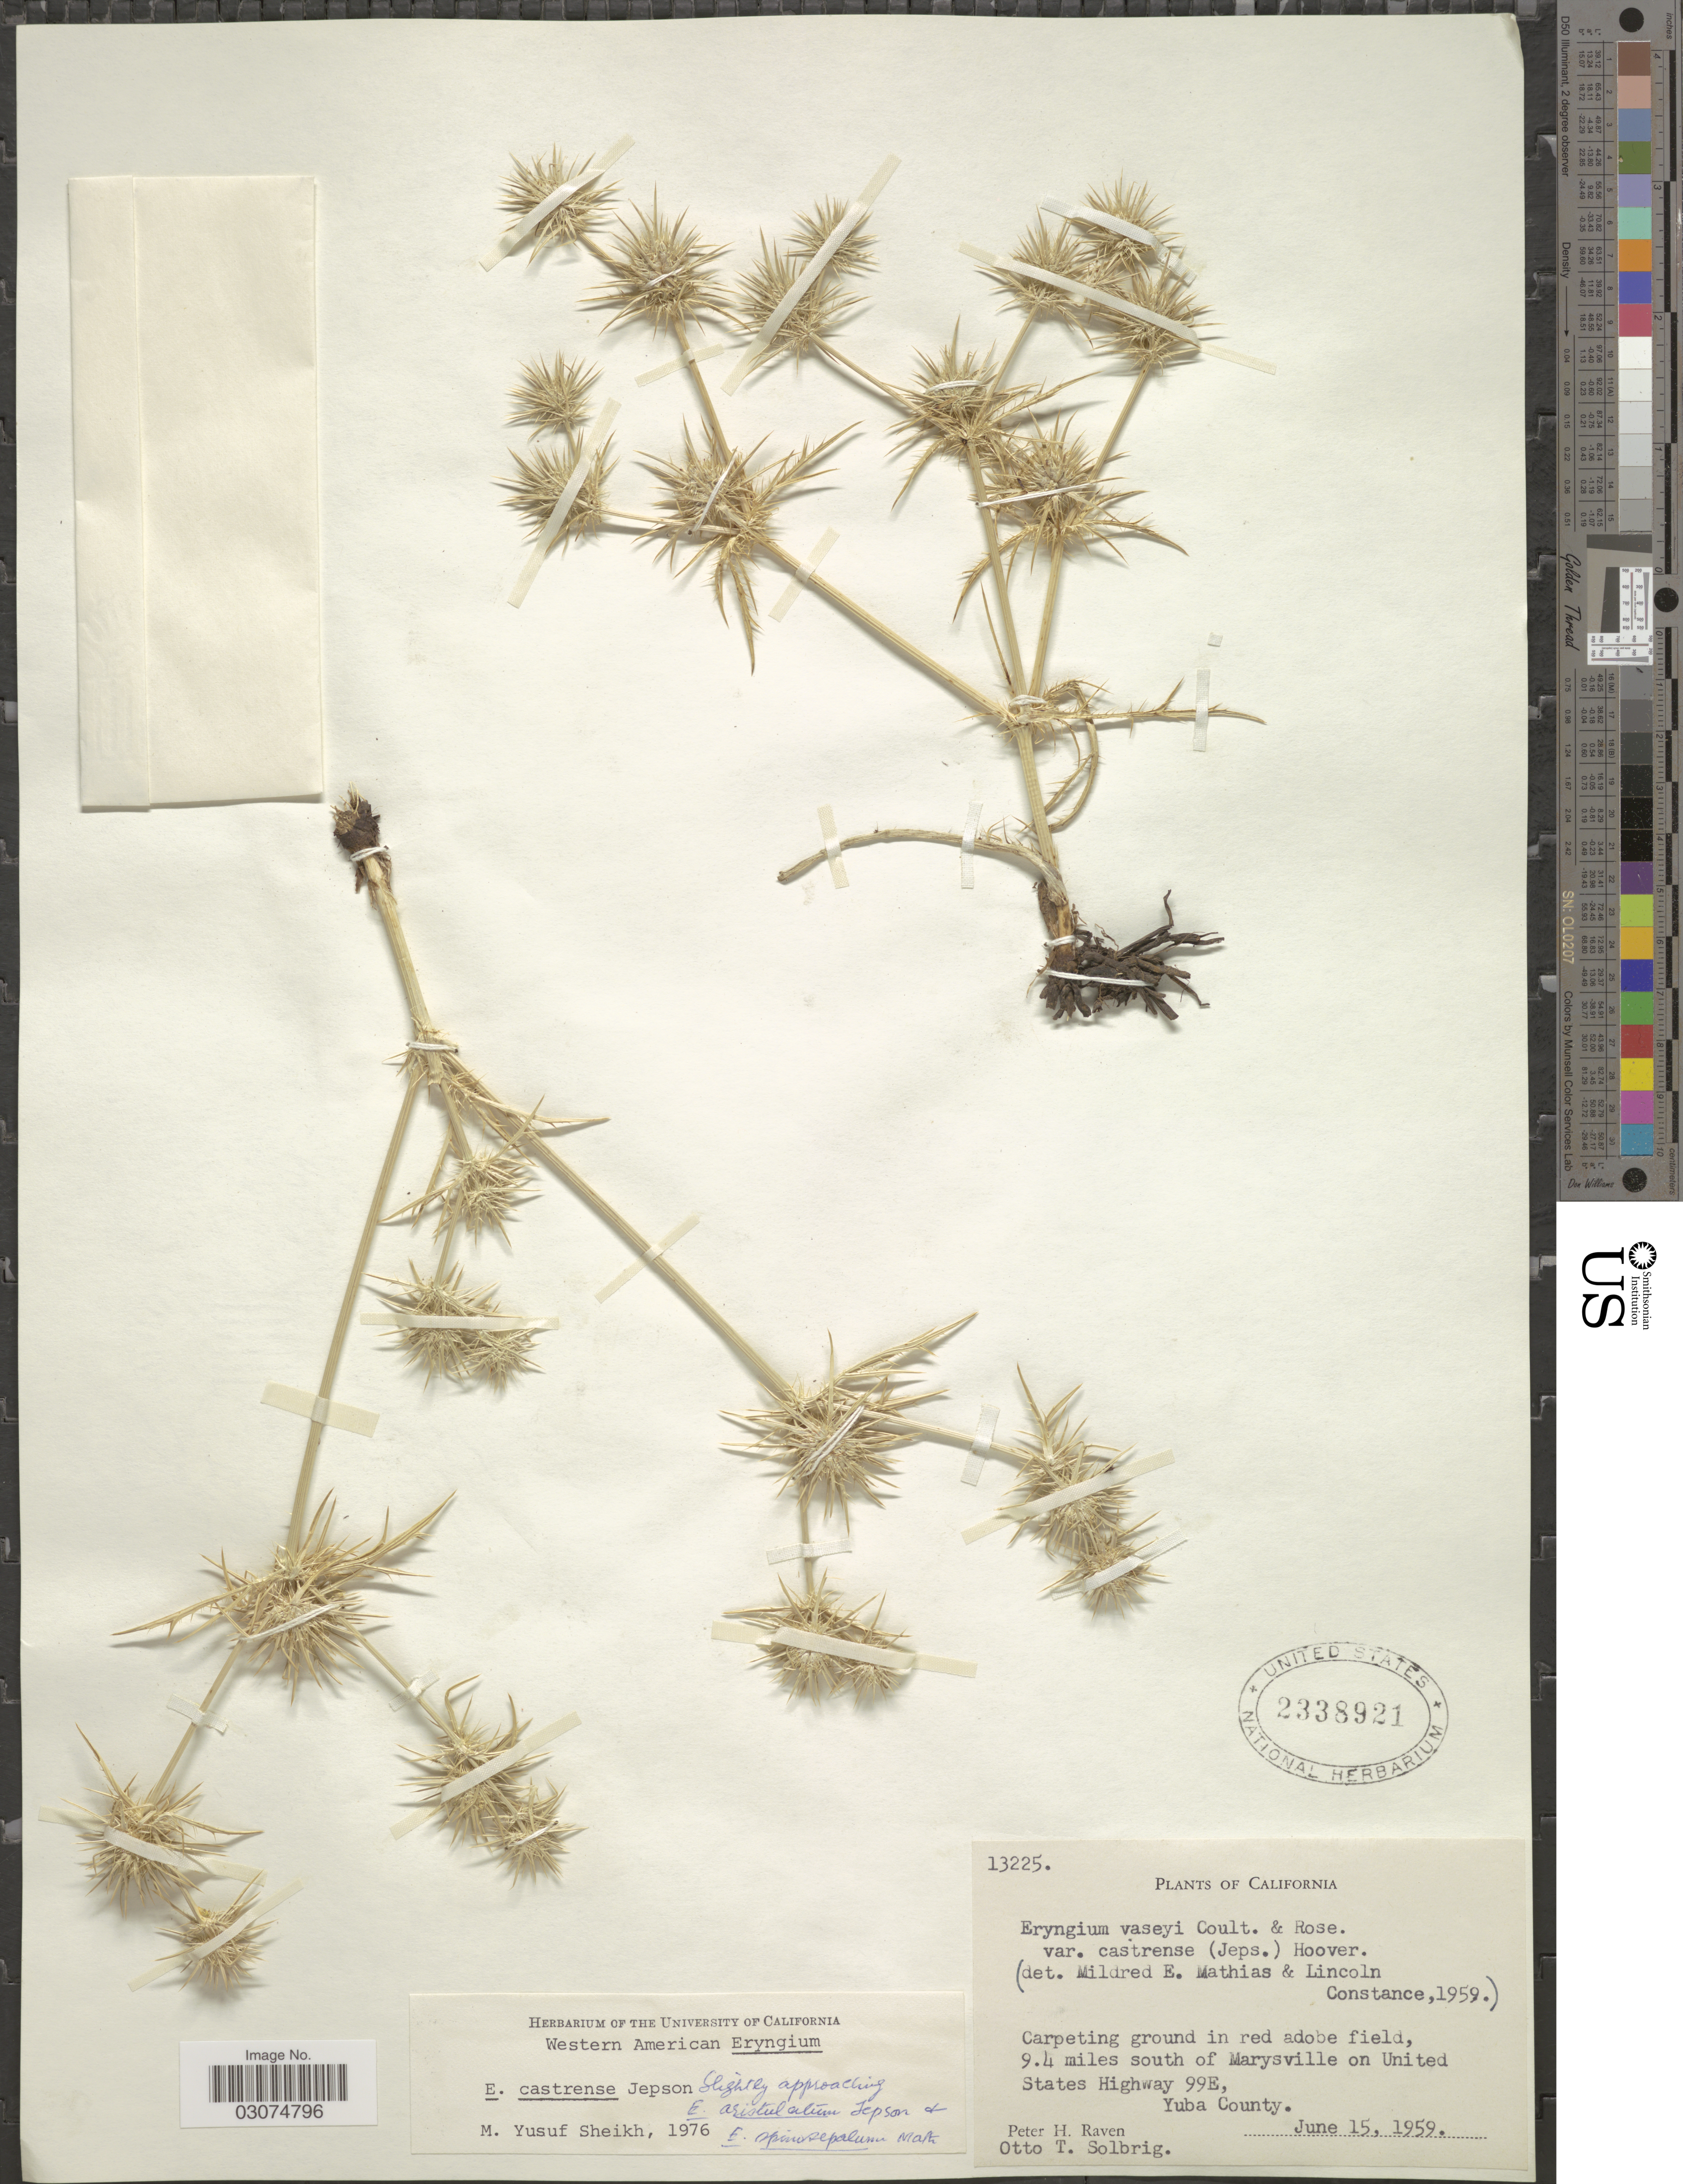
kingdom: Plantae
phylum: Tracheophyta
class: Magnoliopsida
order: Apiales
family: Apiaceae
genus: Eryngium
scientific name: Eryngium castrense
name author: Jeps.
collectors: P. Raven & O. T. Solbrig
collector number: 13225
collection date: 1959-06-15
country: United States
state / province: California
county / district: Yuba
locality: Carpeting ground in red adobe field, 9.4 miles south of Marysville on United States Highway 99E, Yuba County.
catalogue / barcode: US 2338921